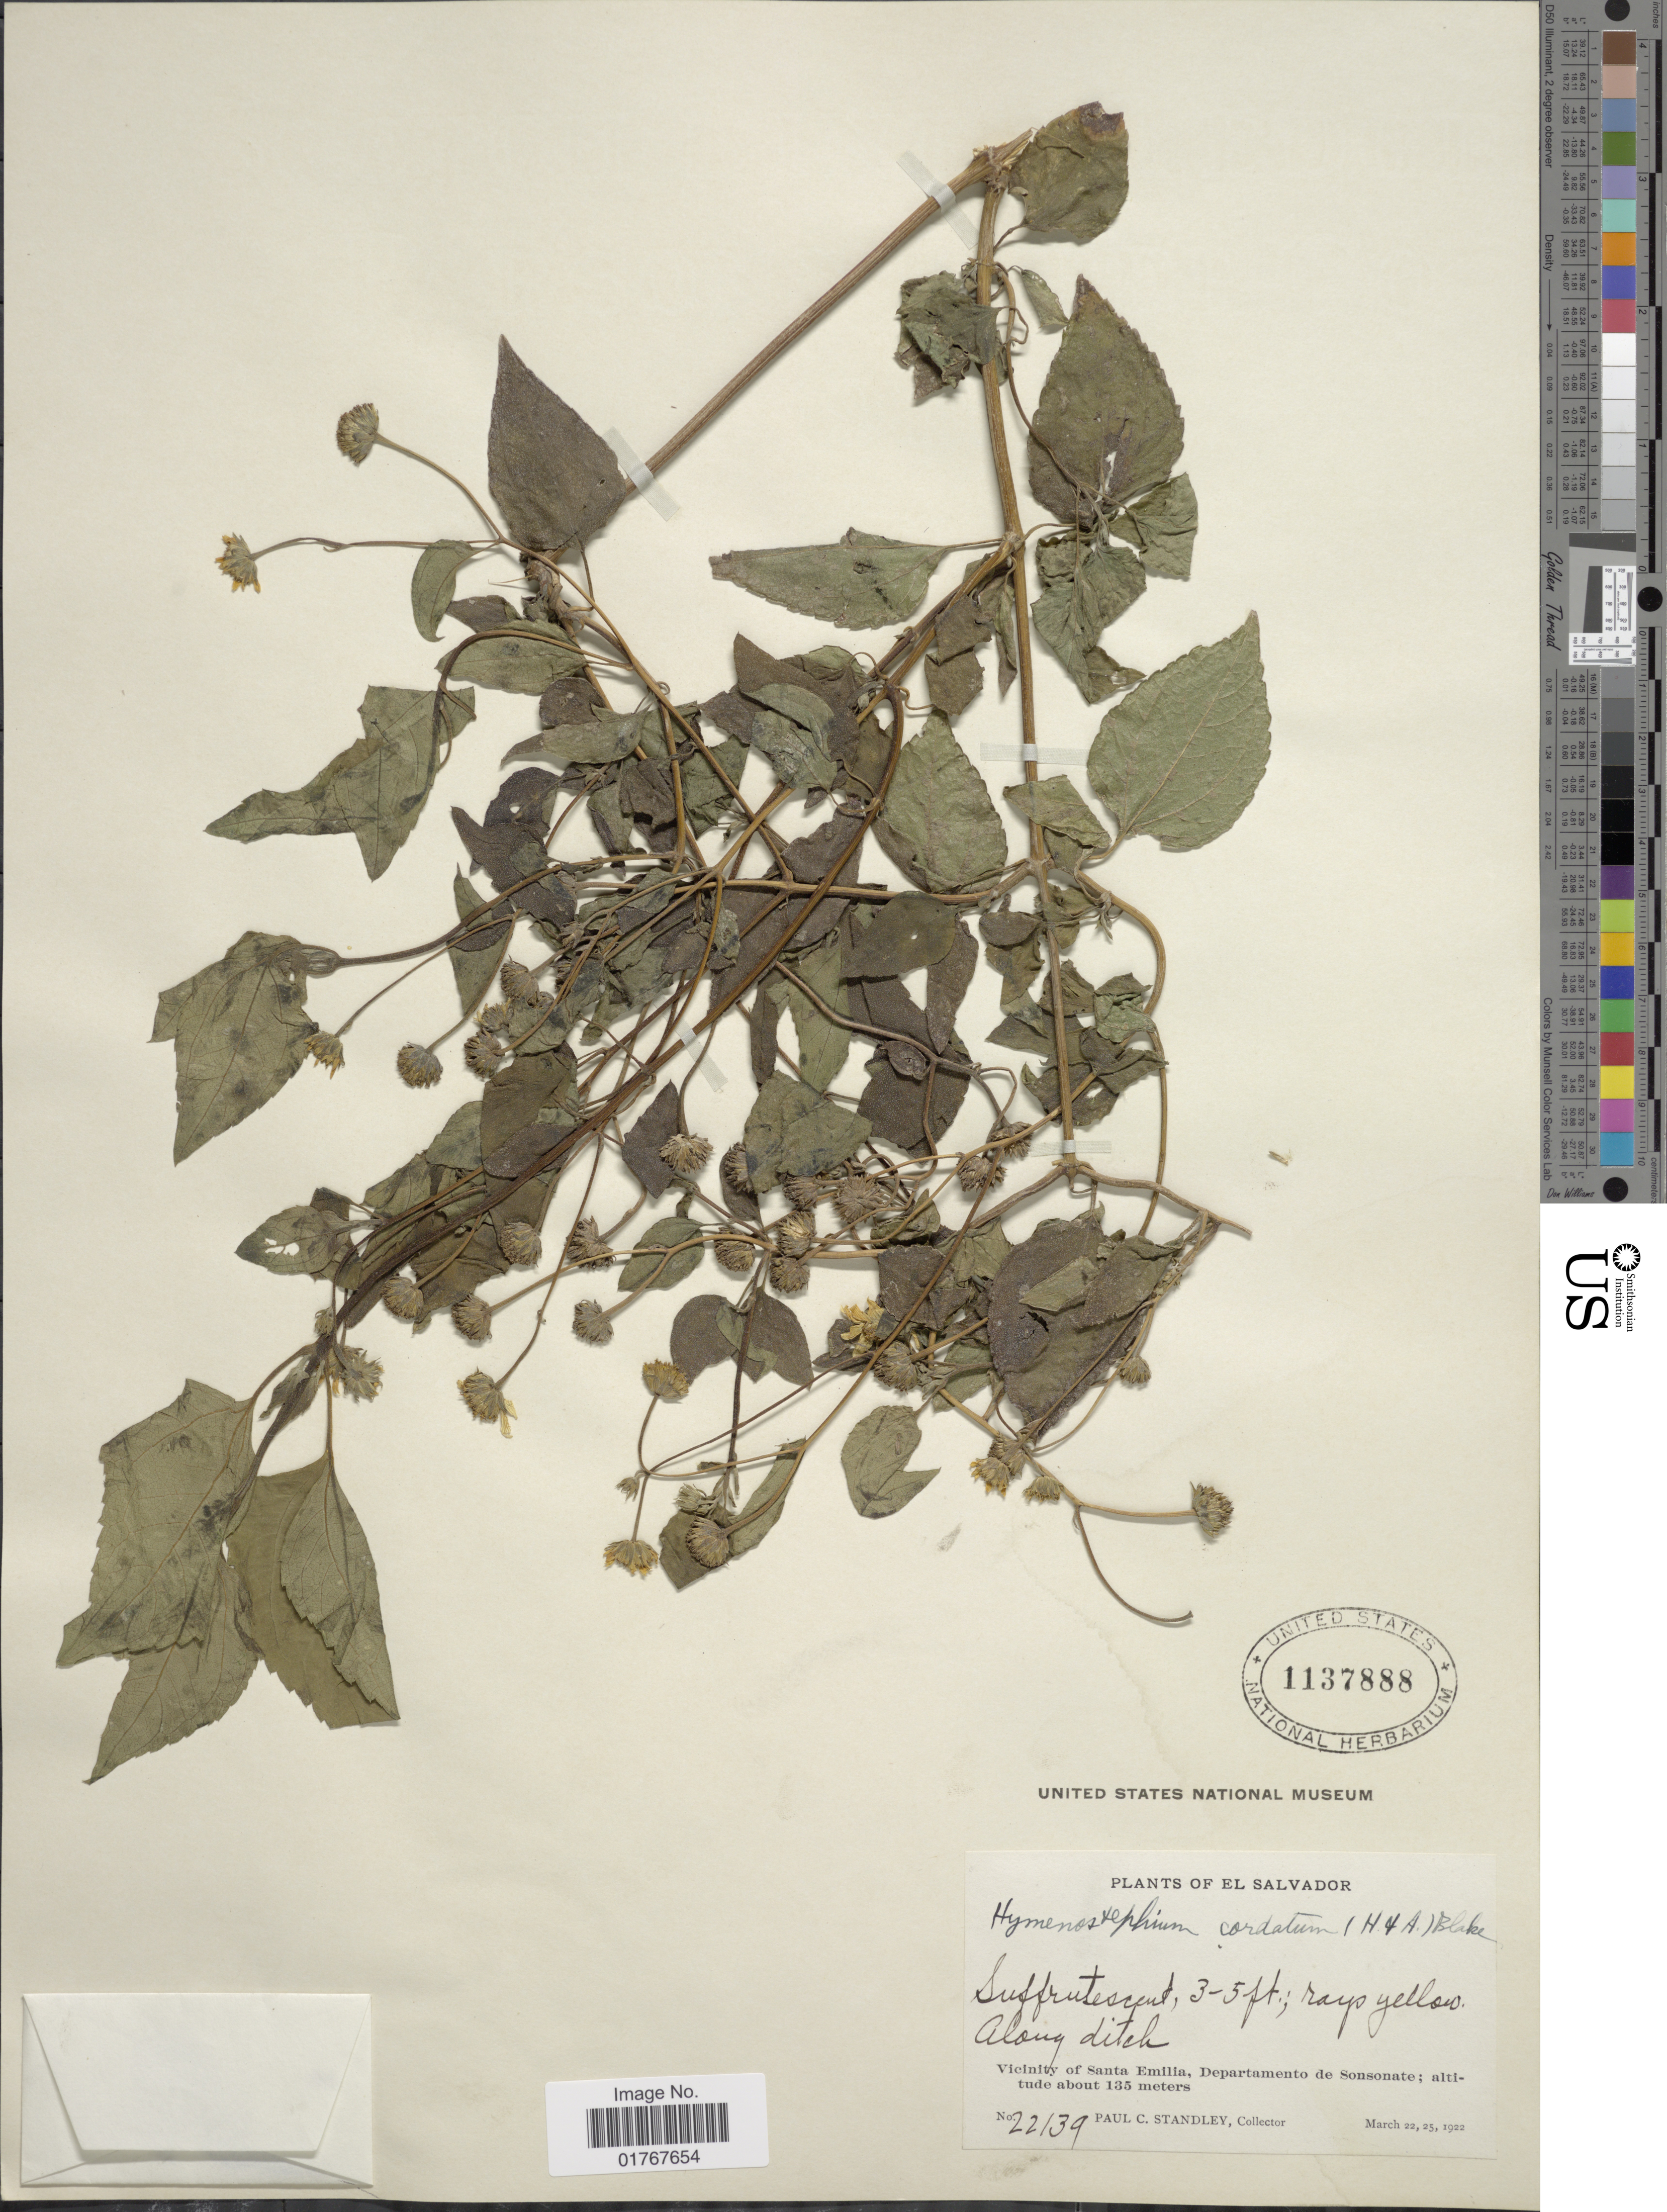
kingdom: Plantae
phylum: Tracheophyta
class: Magnoliopsida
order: Asterales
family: Asteraceae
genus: Viguiera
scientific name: Viguiera cordata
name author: (Hook. & Arn.) D'Arcy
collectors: P. C. Standley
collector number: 22139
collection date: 1922-03-22/1922-03-25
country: El Salvador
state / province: Sonsonate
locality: Along ditch, Vicinity of Santa Emilia, Departamento de Sonsonate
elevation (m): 135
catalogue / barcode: US 1137888